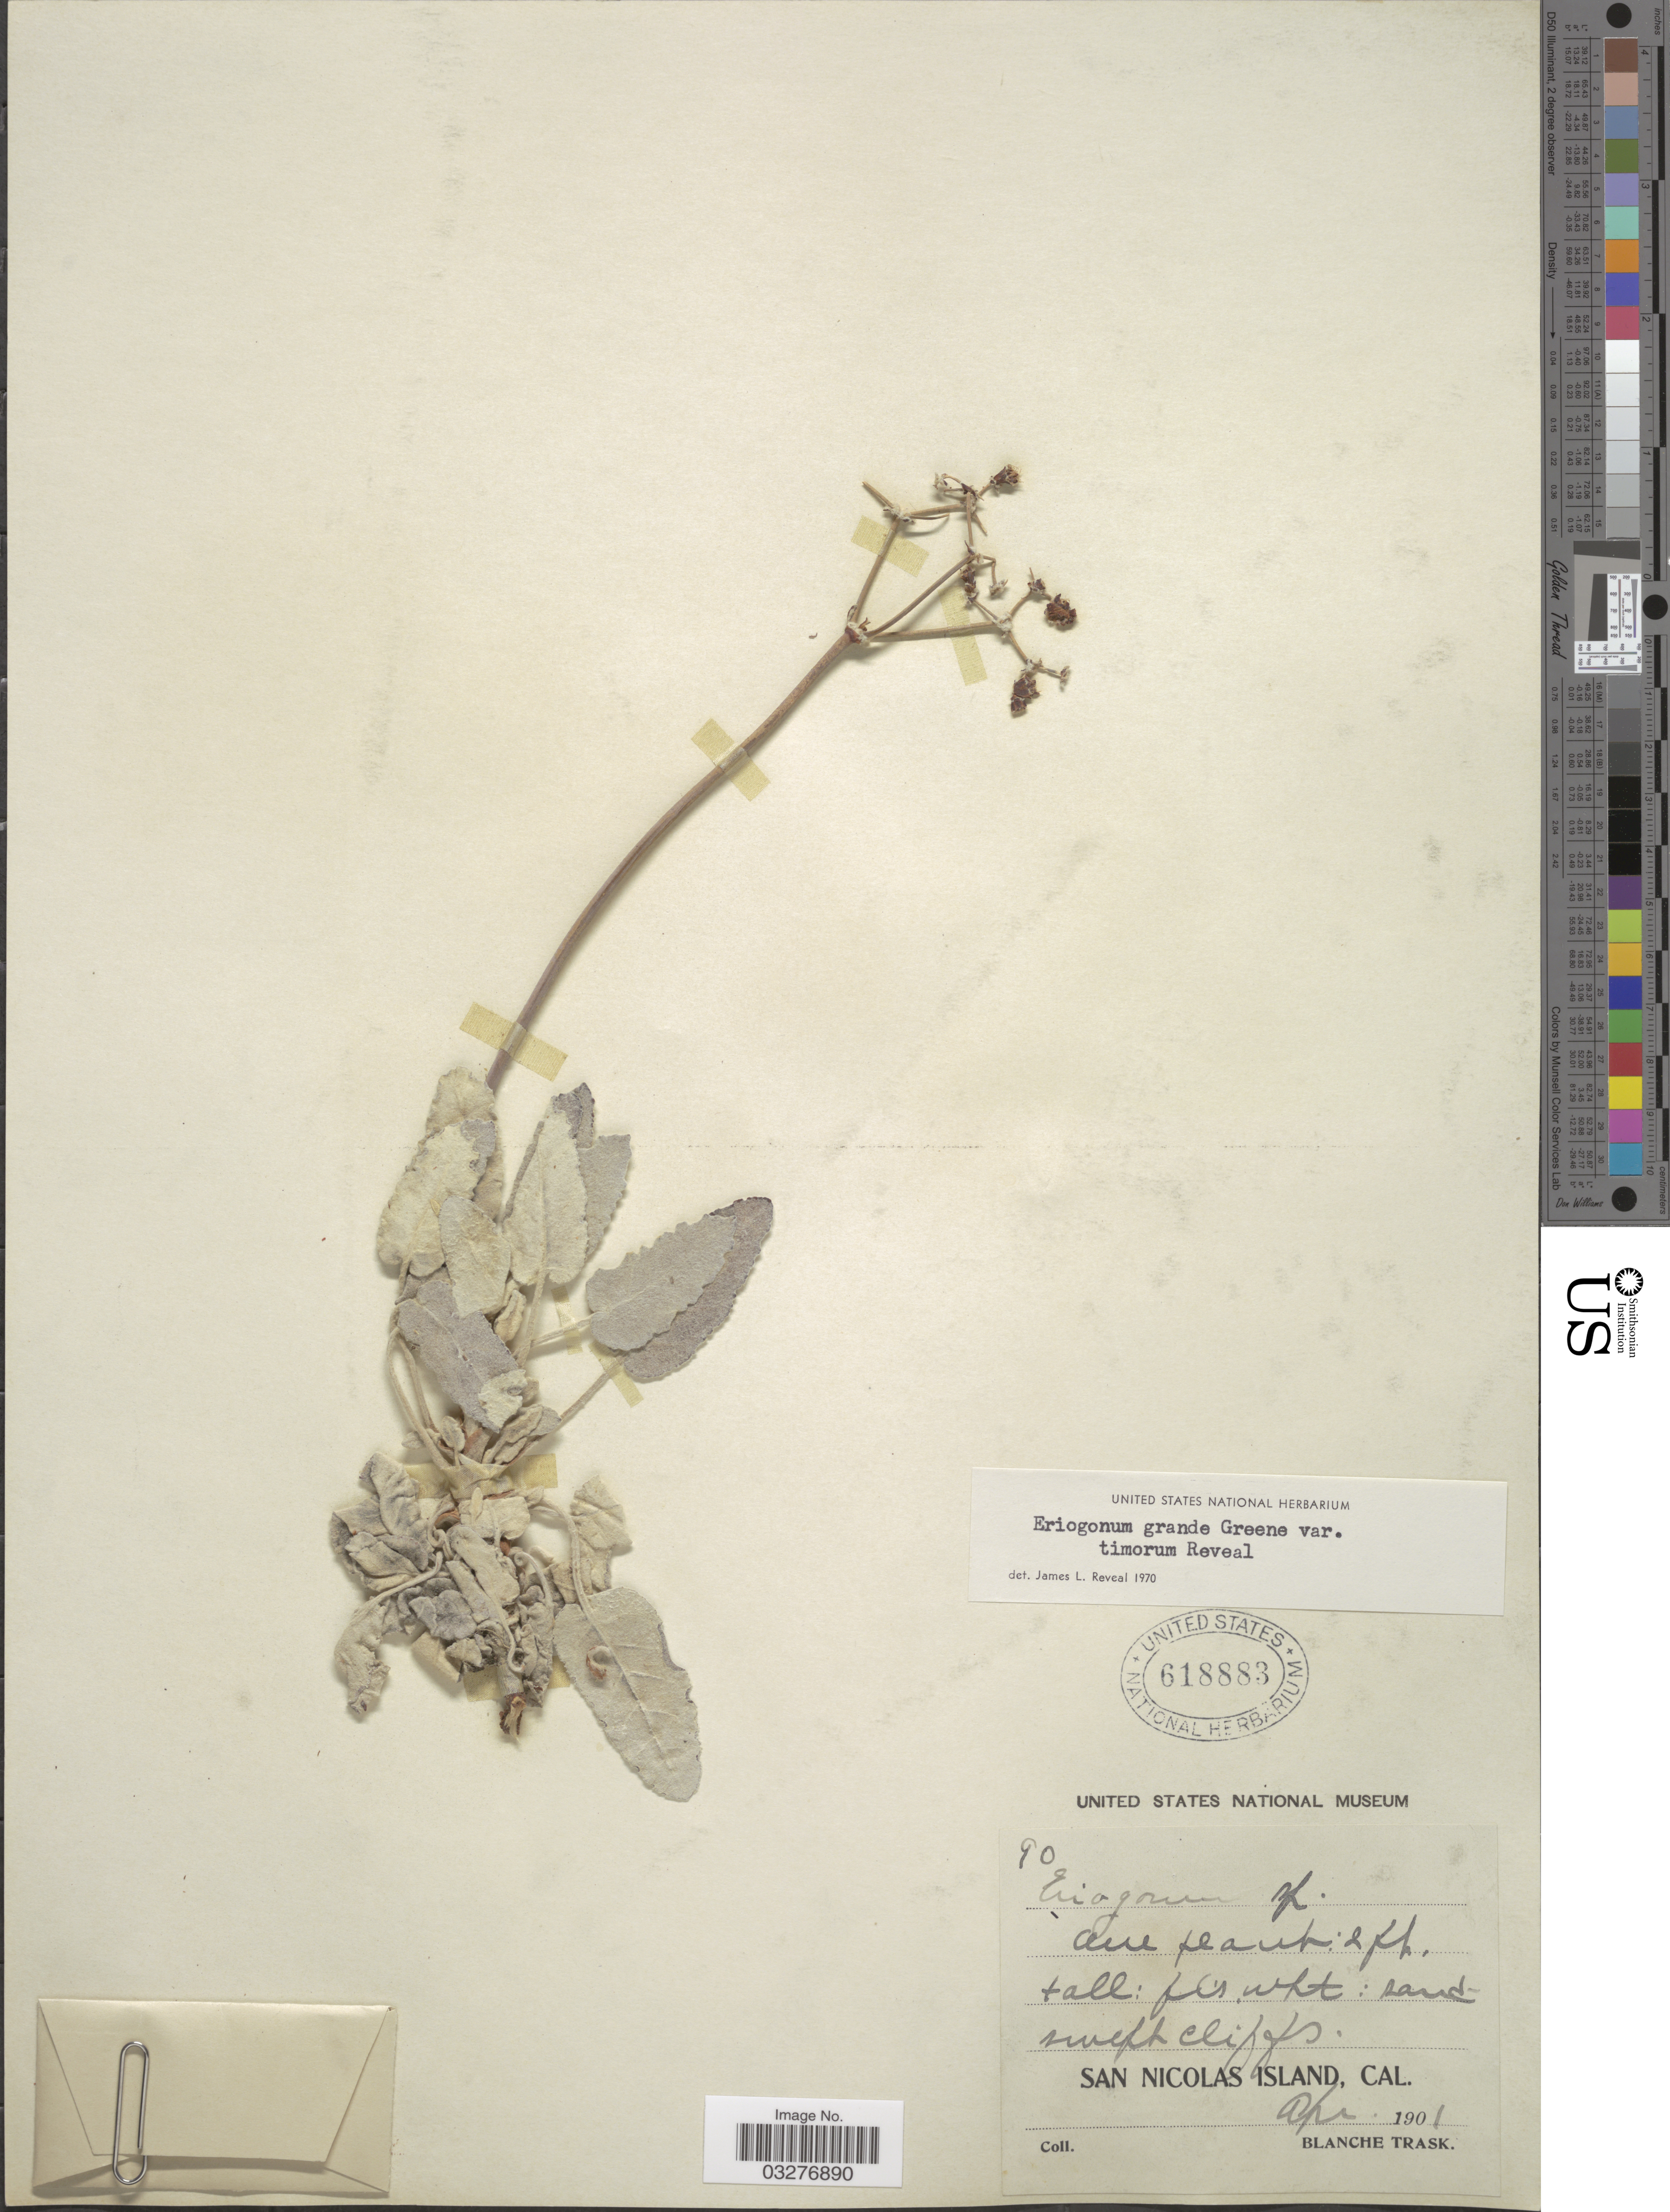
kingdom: Plantae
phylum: Tracheophyta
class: Magnoliopsida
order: Caryophyllales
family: Polygonaceae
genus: Eriogonum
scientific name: Eriogonum grande var. timorum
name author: Reveal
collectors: B. Trask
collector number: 90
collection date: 1901-04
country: United States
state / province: California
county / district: Ventura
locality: San Nicolas Island, Cal.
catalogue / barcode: US 618883